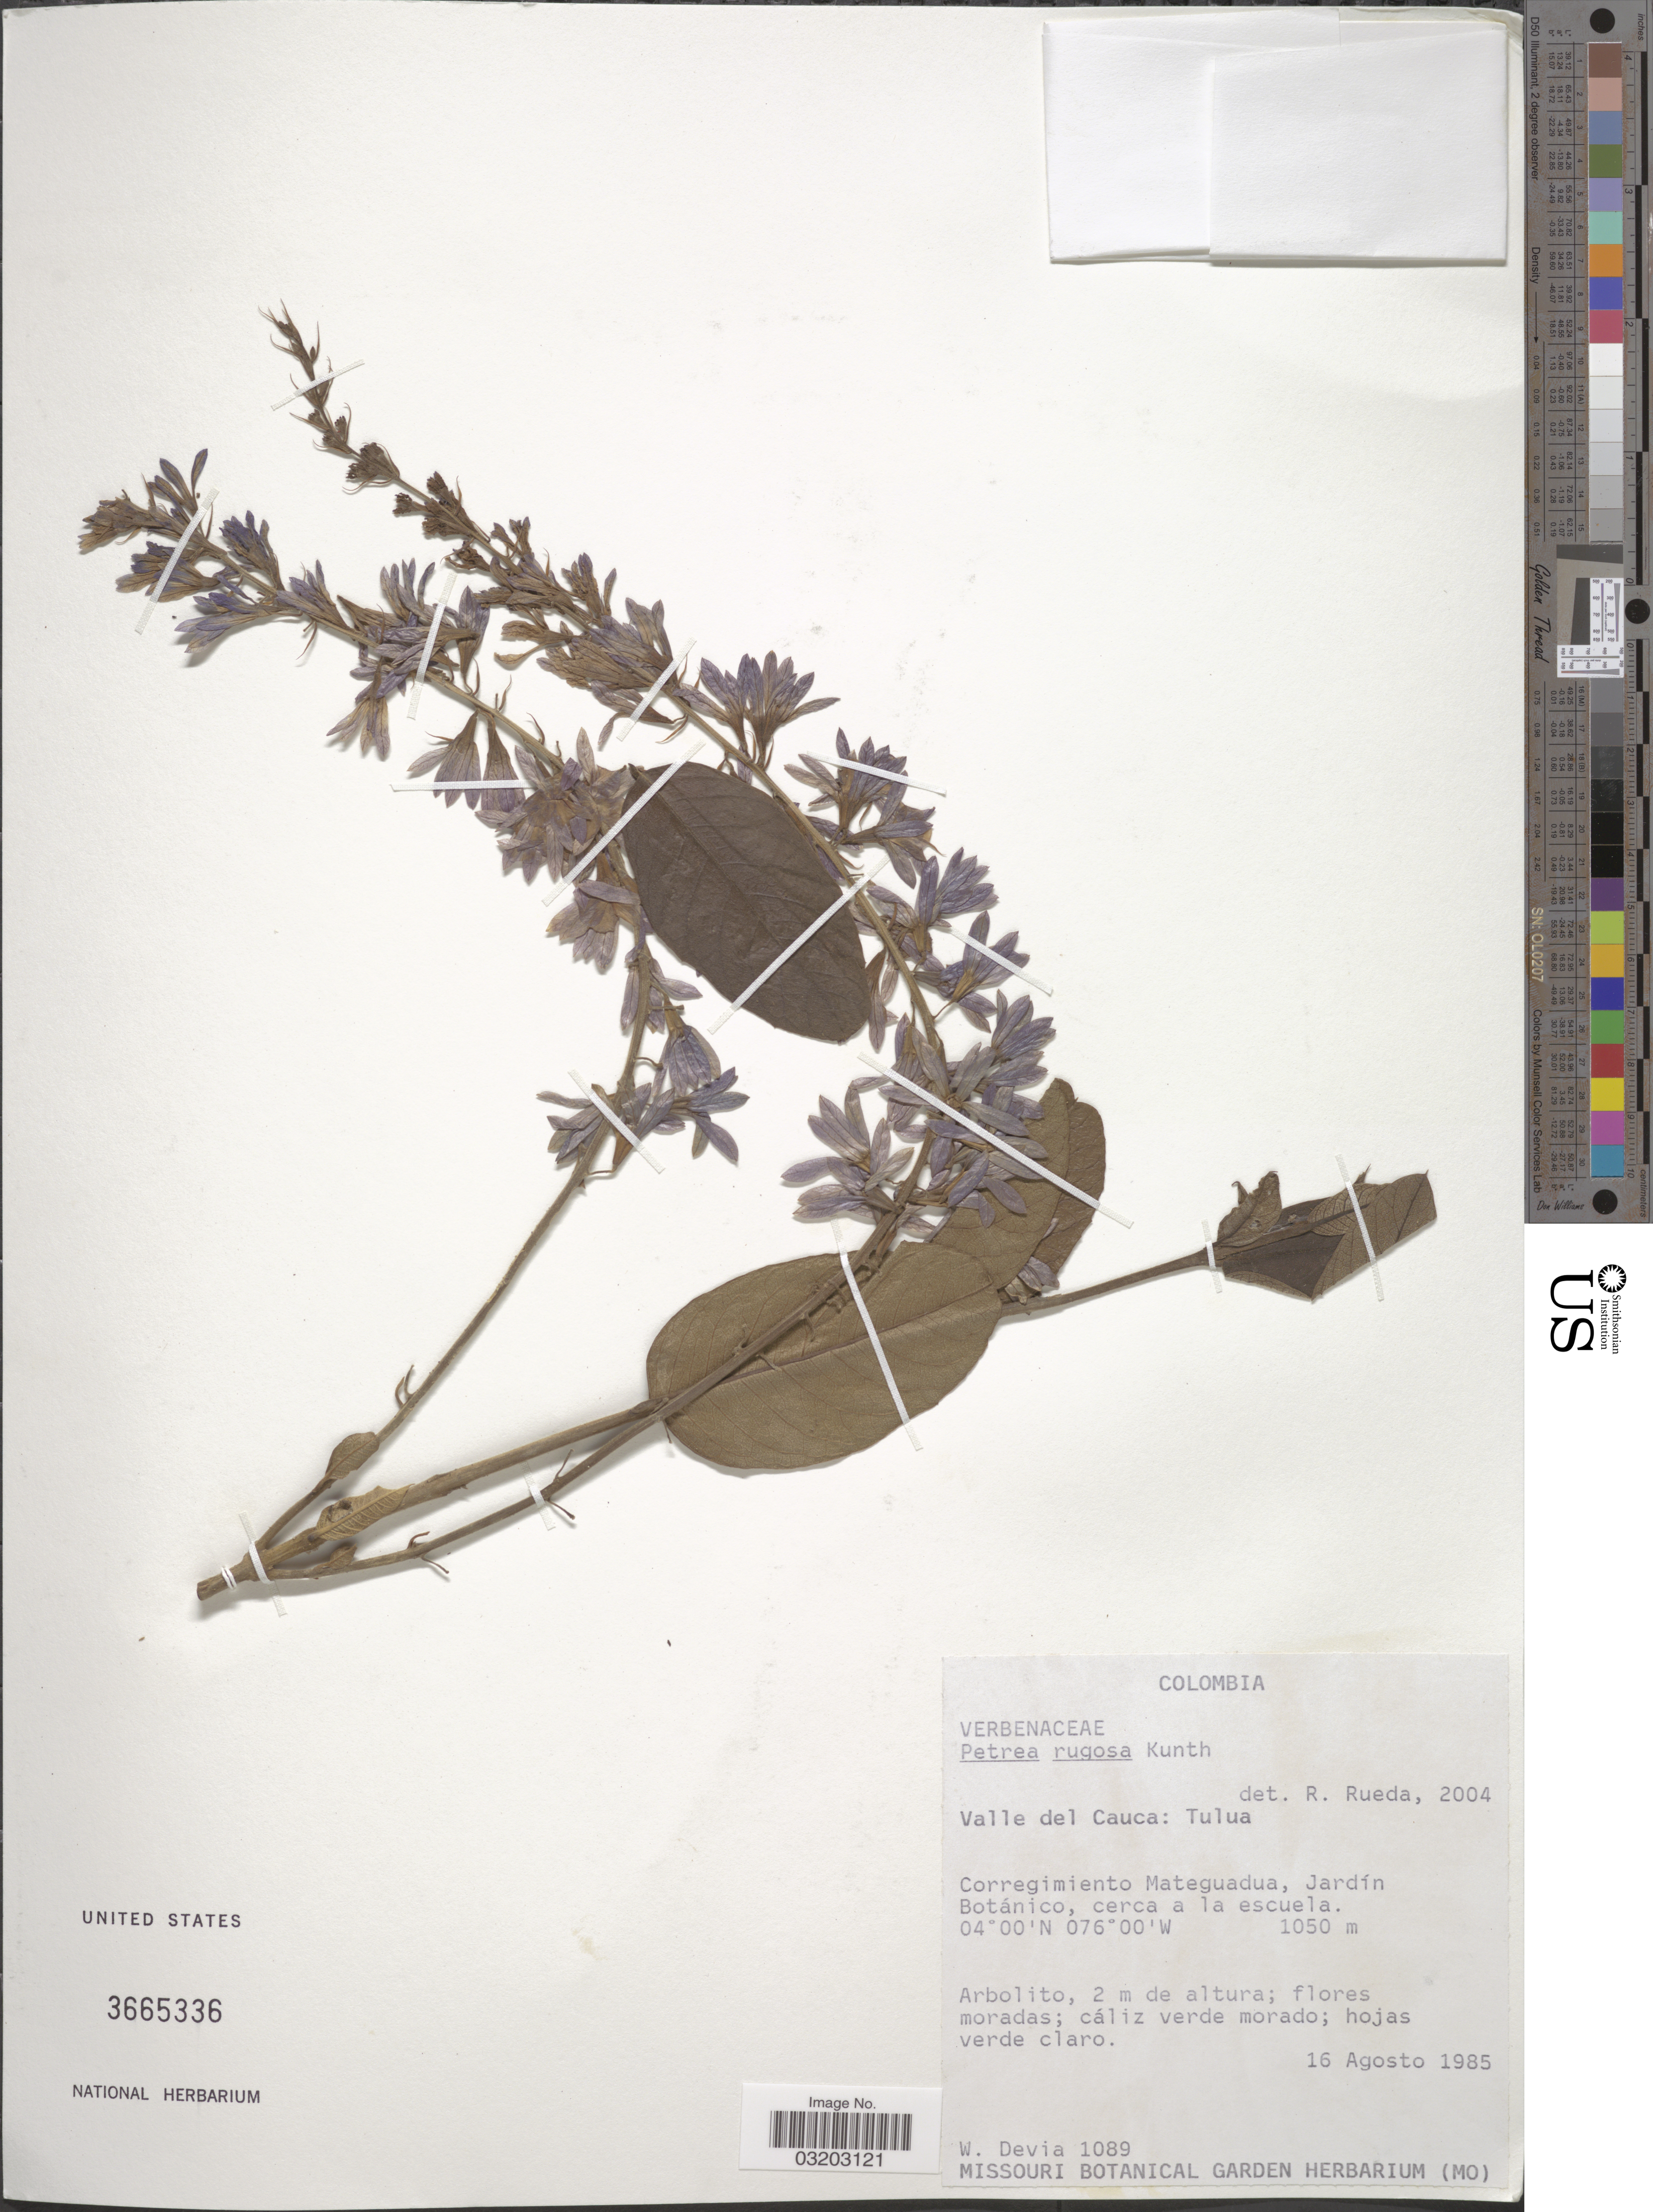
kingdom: Plantae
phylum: Tracheophyta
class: Magnoliopsida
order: Lamiales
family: Verbenaceae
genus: Petrea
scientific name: Petrea rugosa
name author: Kunth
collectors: W. Devia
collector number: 1089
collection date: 1985-08-16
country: Colombia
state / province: Valle del Cauca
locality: Tulua. Corregimiento Mateguadua, Jardín Botánico, cerca a la escuela.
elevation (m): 1050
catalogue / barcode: US 3665336